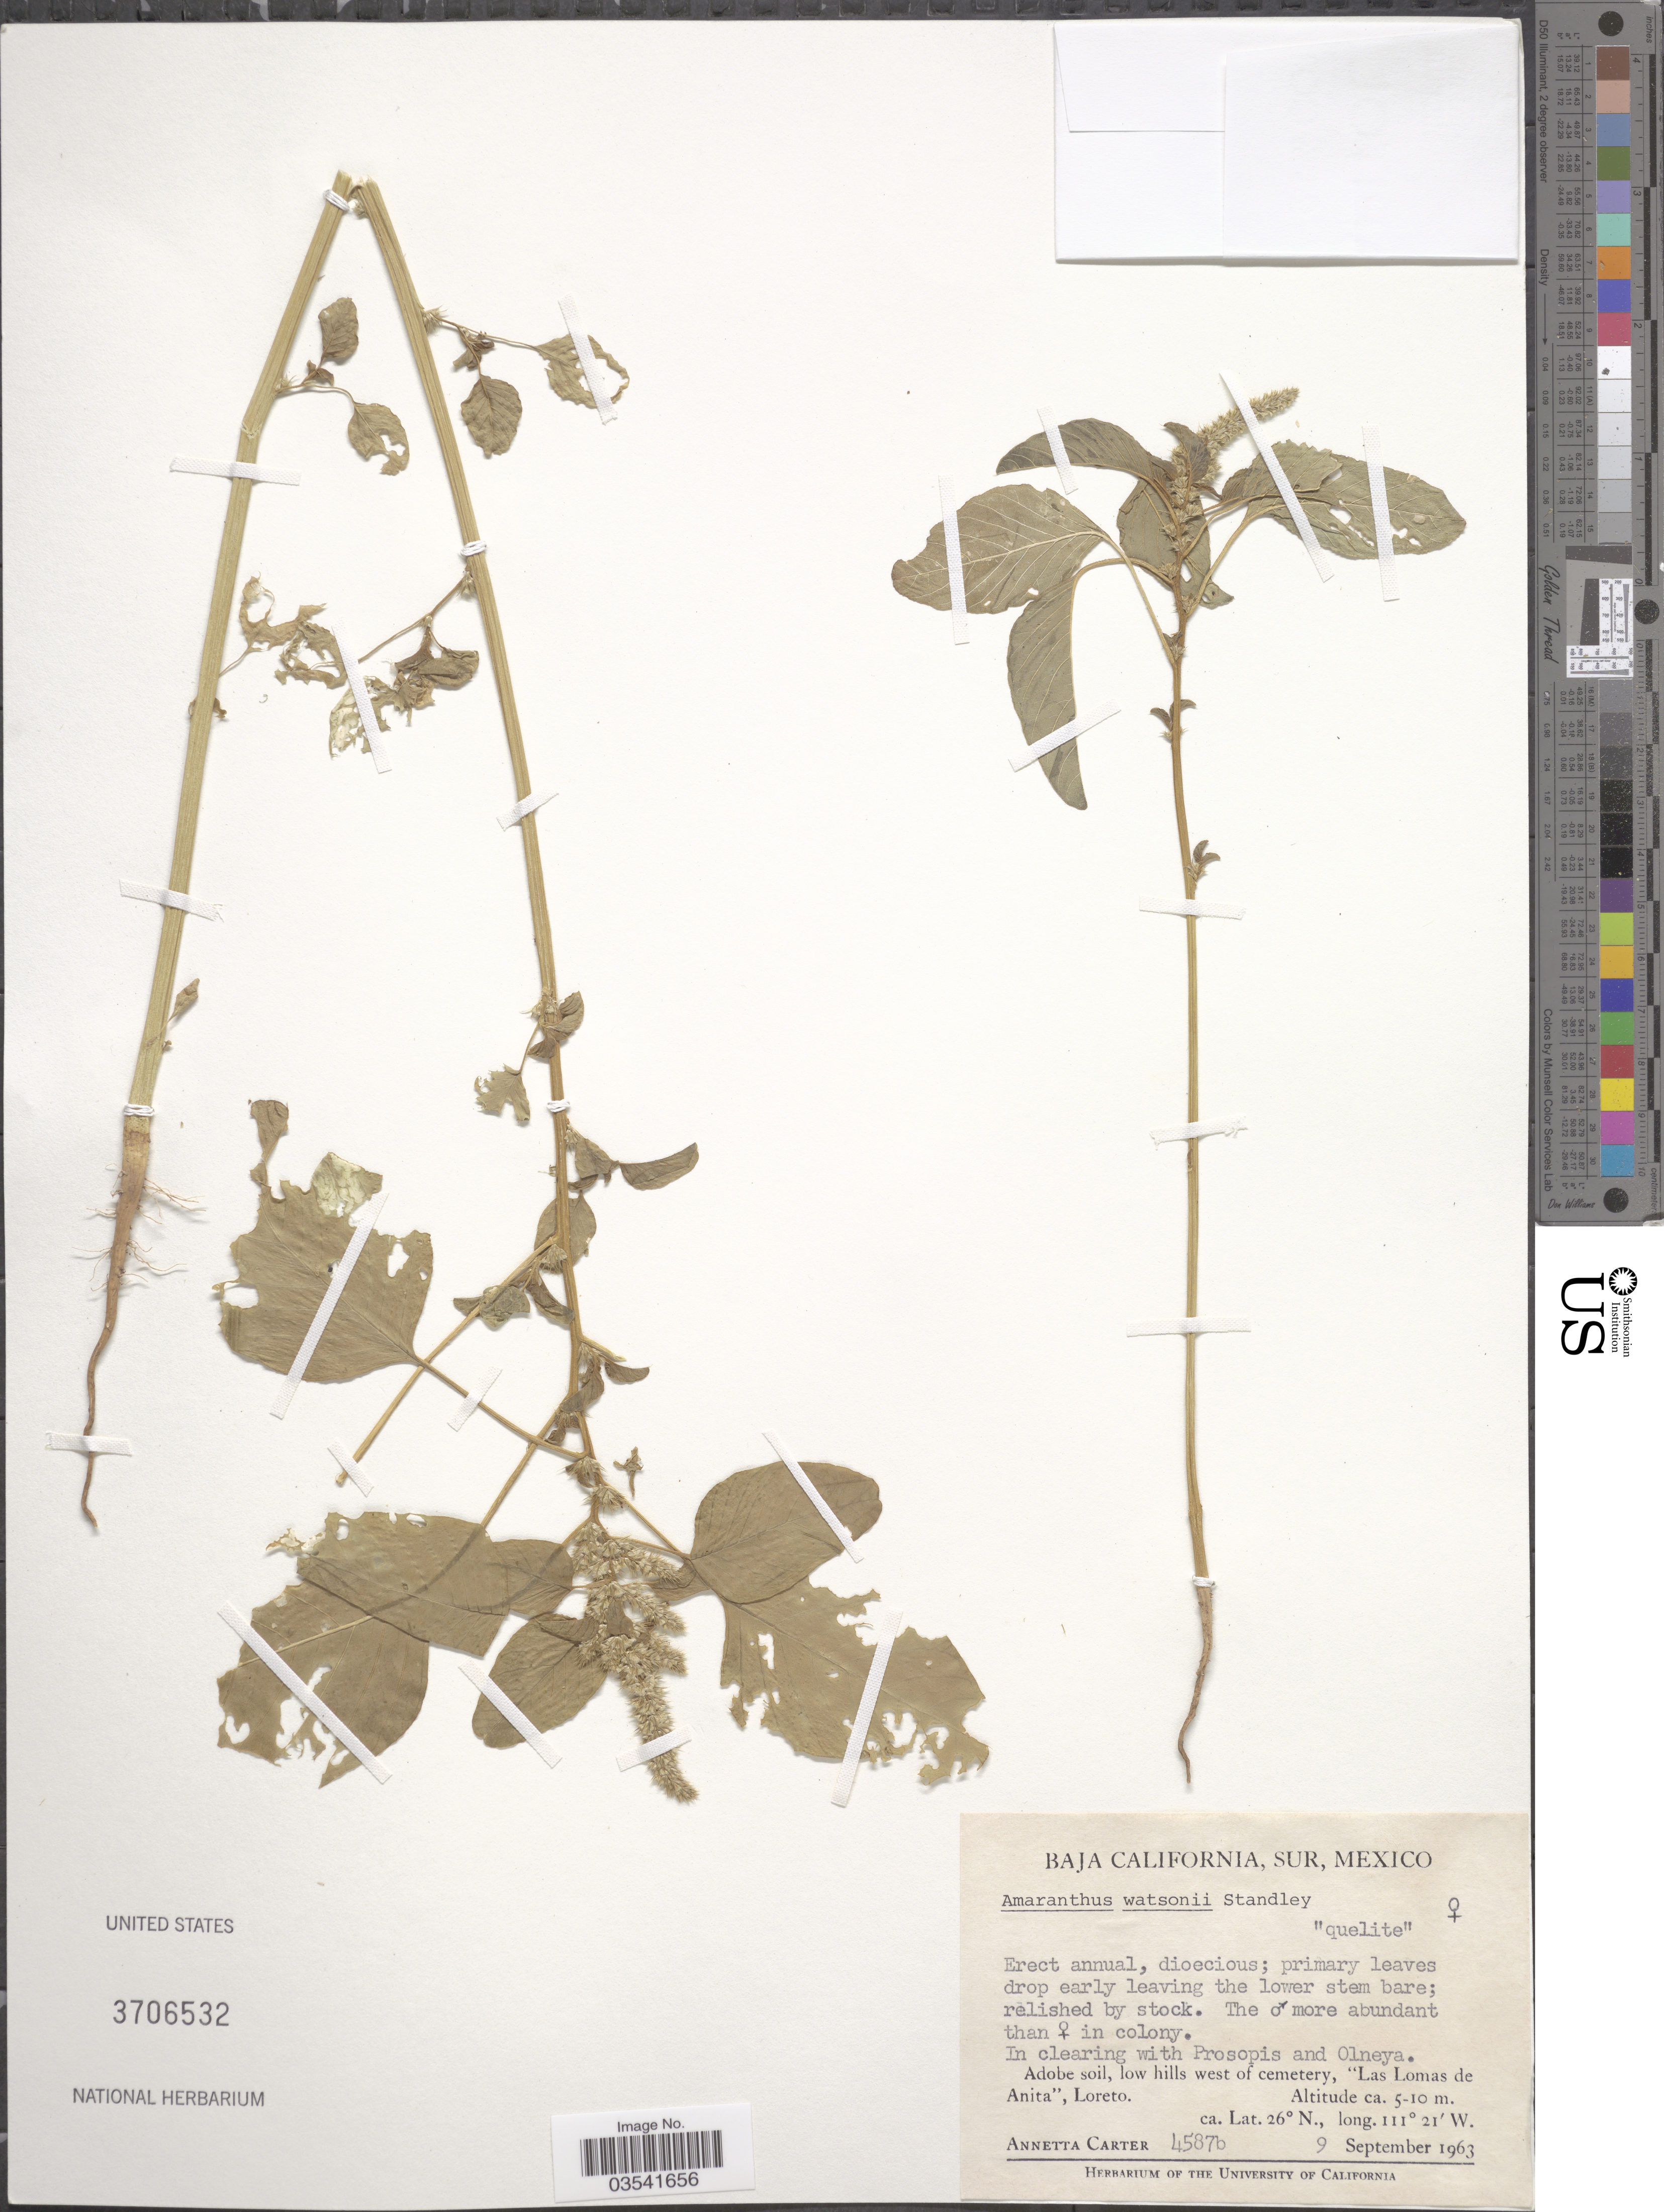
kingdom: Plantae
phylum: Tracheophyta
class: Magnoliopsida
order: Caryophyllales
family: Amaranthaceae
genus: Amaranthus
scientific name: Amaranthus watsonii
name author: Standl.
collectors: A. Carter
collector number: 4587b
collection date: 1963-09-09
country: Mexico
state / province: Baja California Sur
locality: Las Lomas de Anita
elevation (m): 5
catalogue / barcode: US 3706532